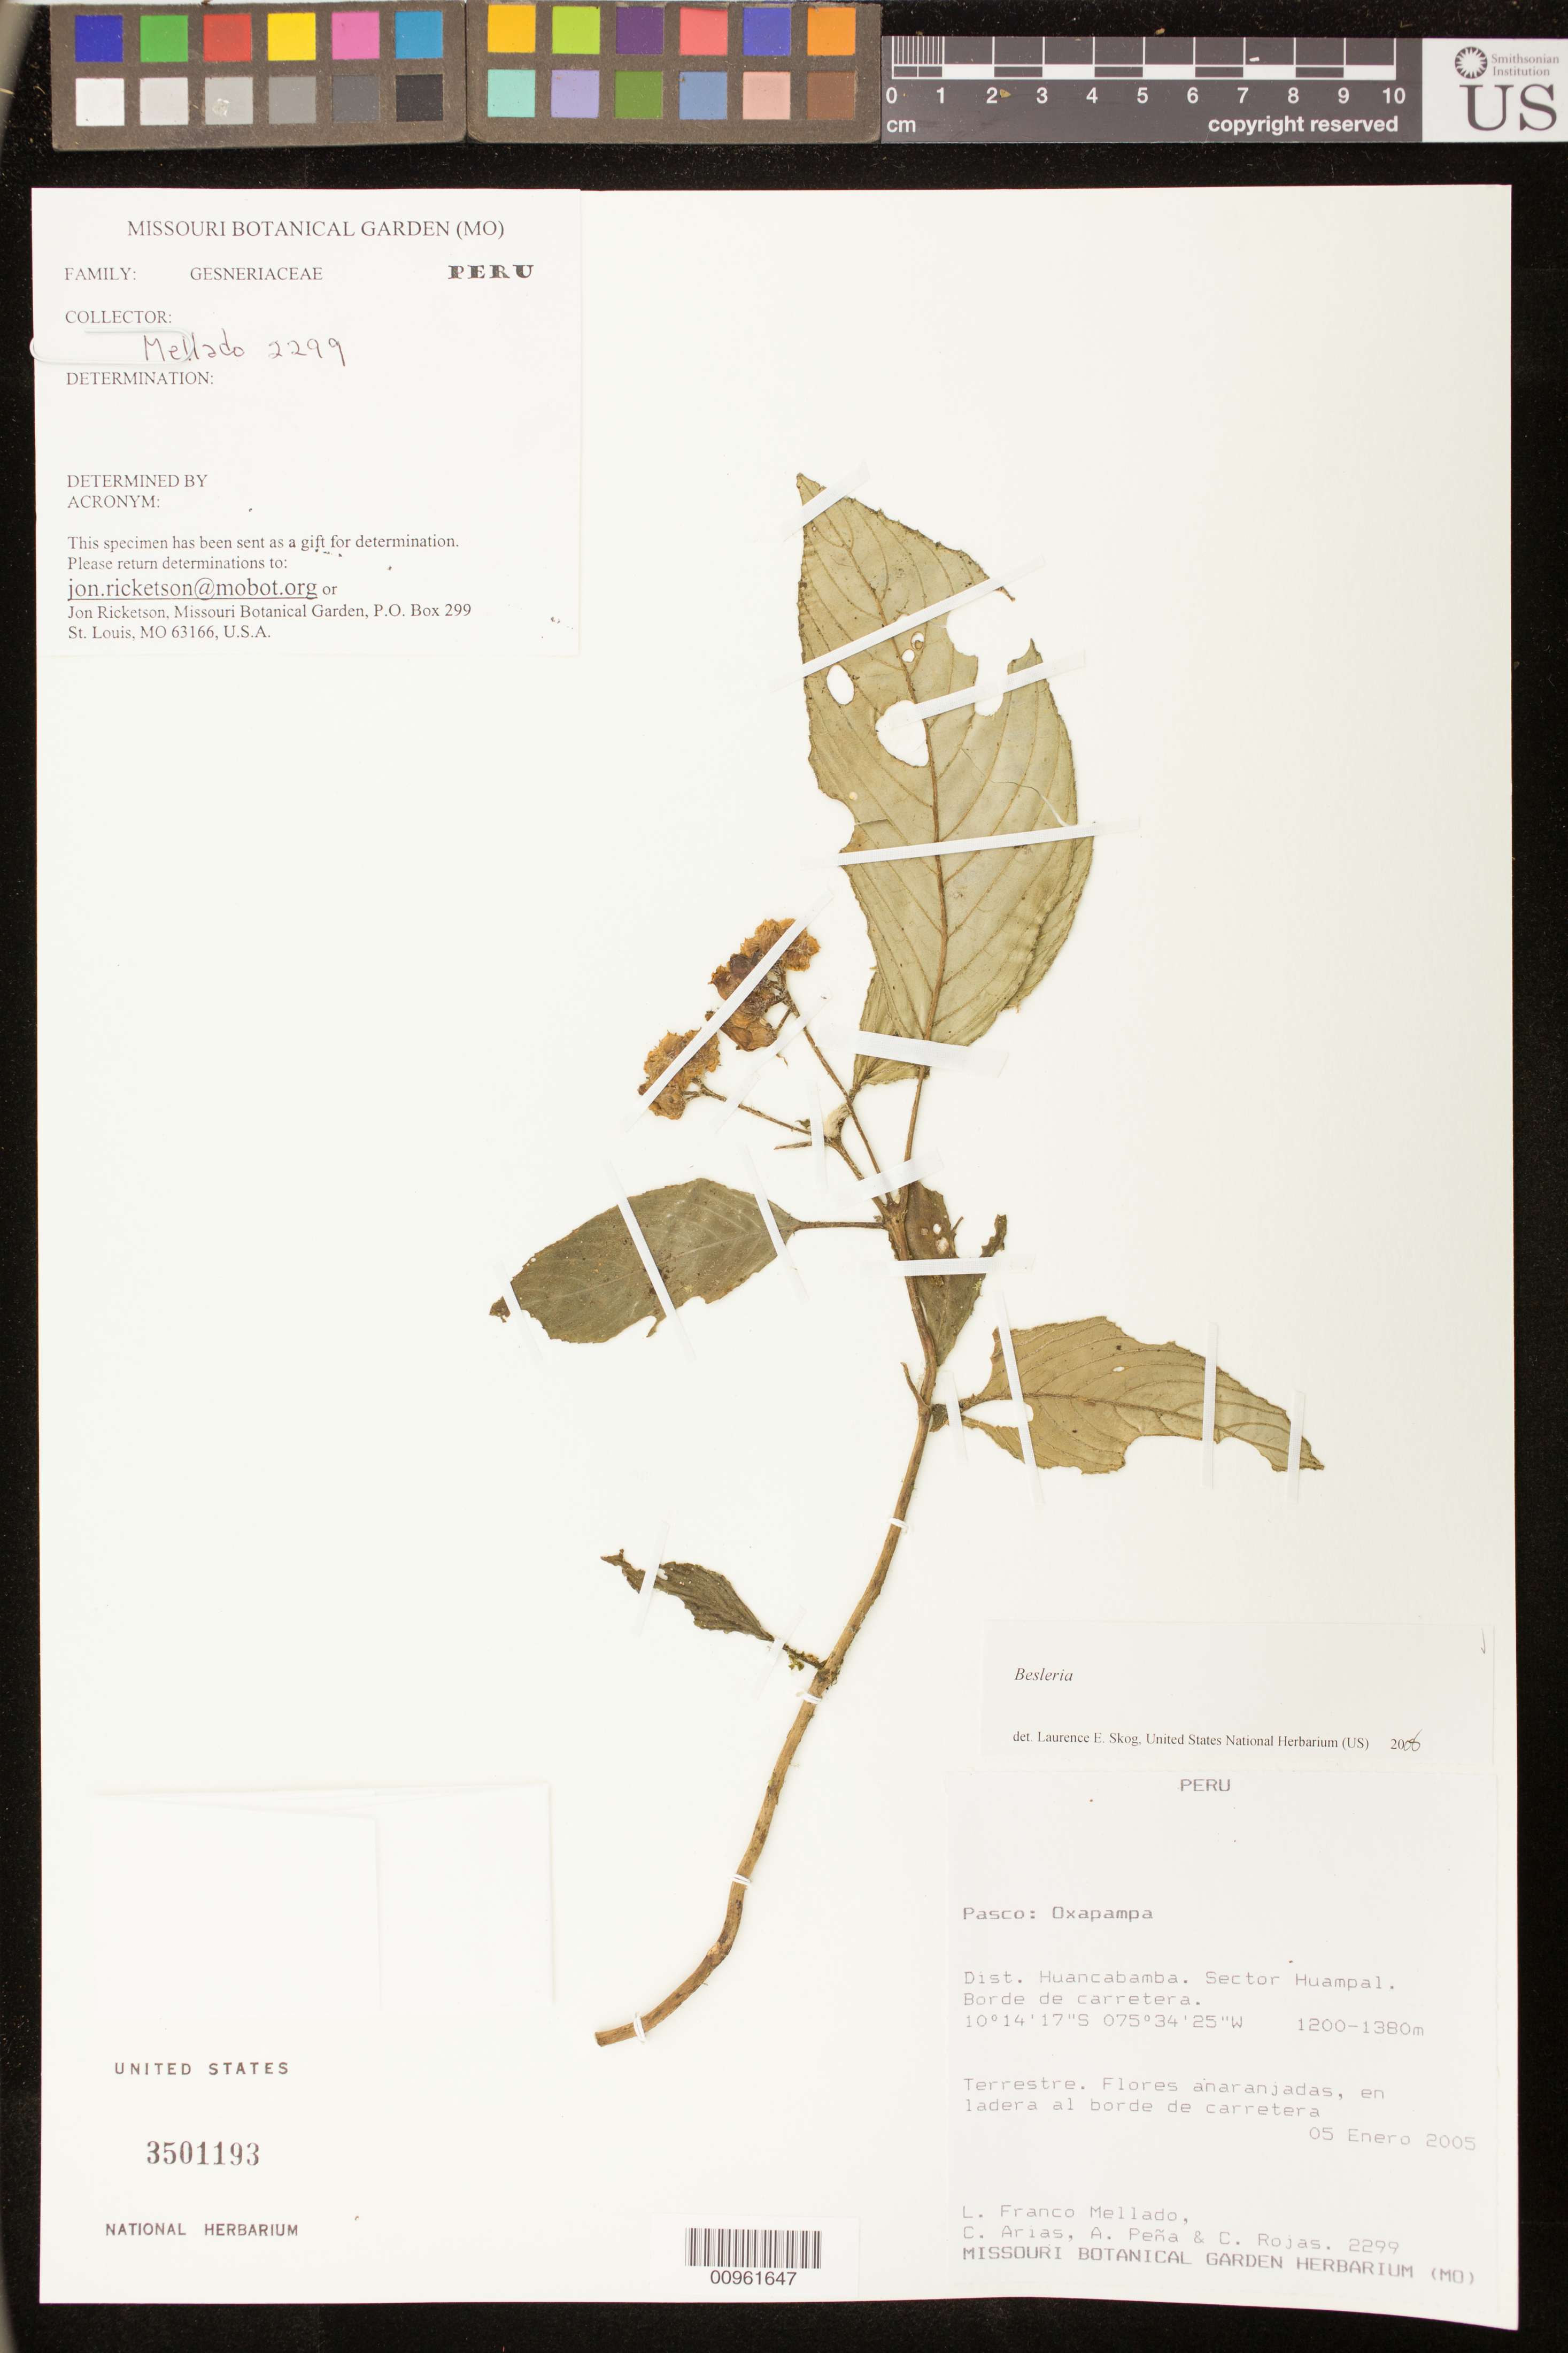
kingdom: Plantae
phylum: Tracheophyta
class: Magnoliopsida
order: Lamiales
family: Gesneriaceae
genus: Besleria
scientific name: Besleria sp.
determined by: Skog, Laurence E.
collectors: L. Franco Mellado & et al.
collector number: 2299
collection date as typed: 05 Jan 2005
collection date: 2005-01-05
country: Peru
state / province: Pasco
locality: Pasco: Oxapampa. Dist. Huancabamba, Sector Huampal. Borde de carretera.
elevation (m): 1200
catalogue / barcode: US 3501193